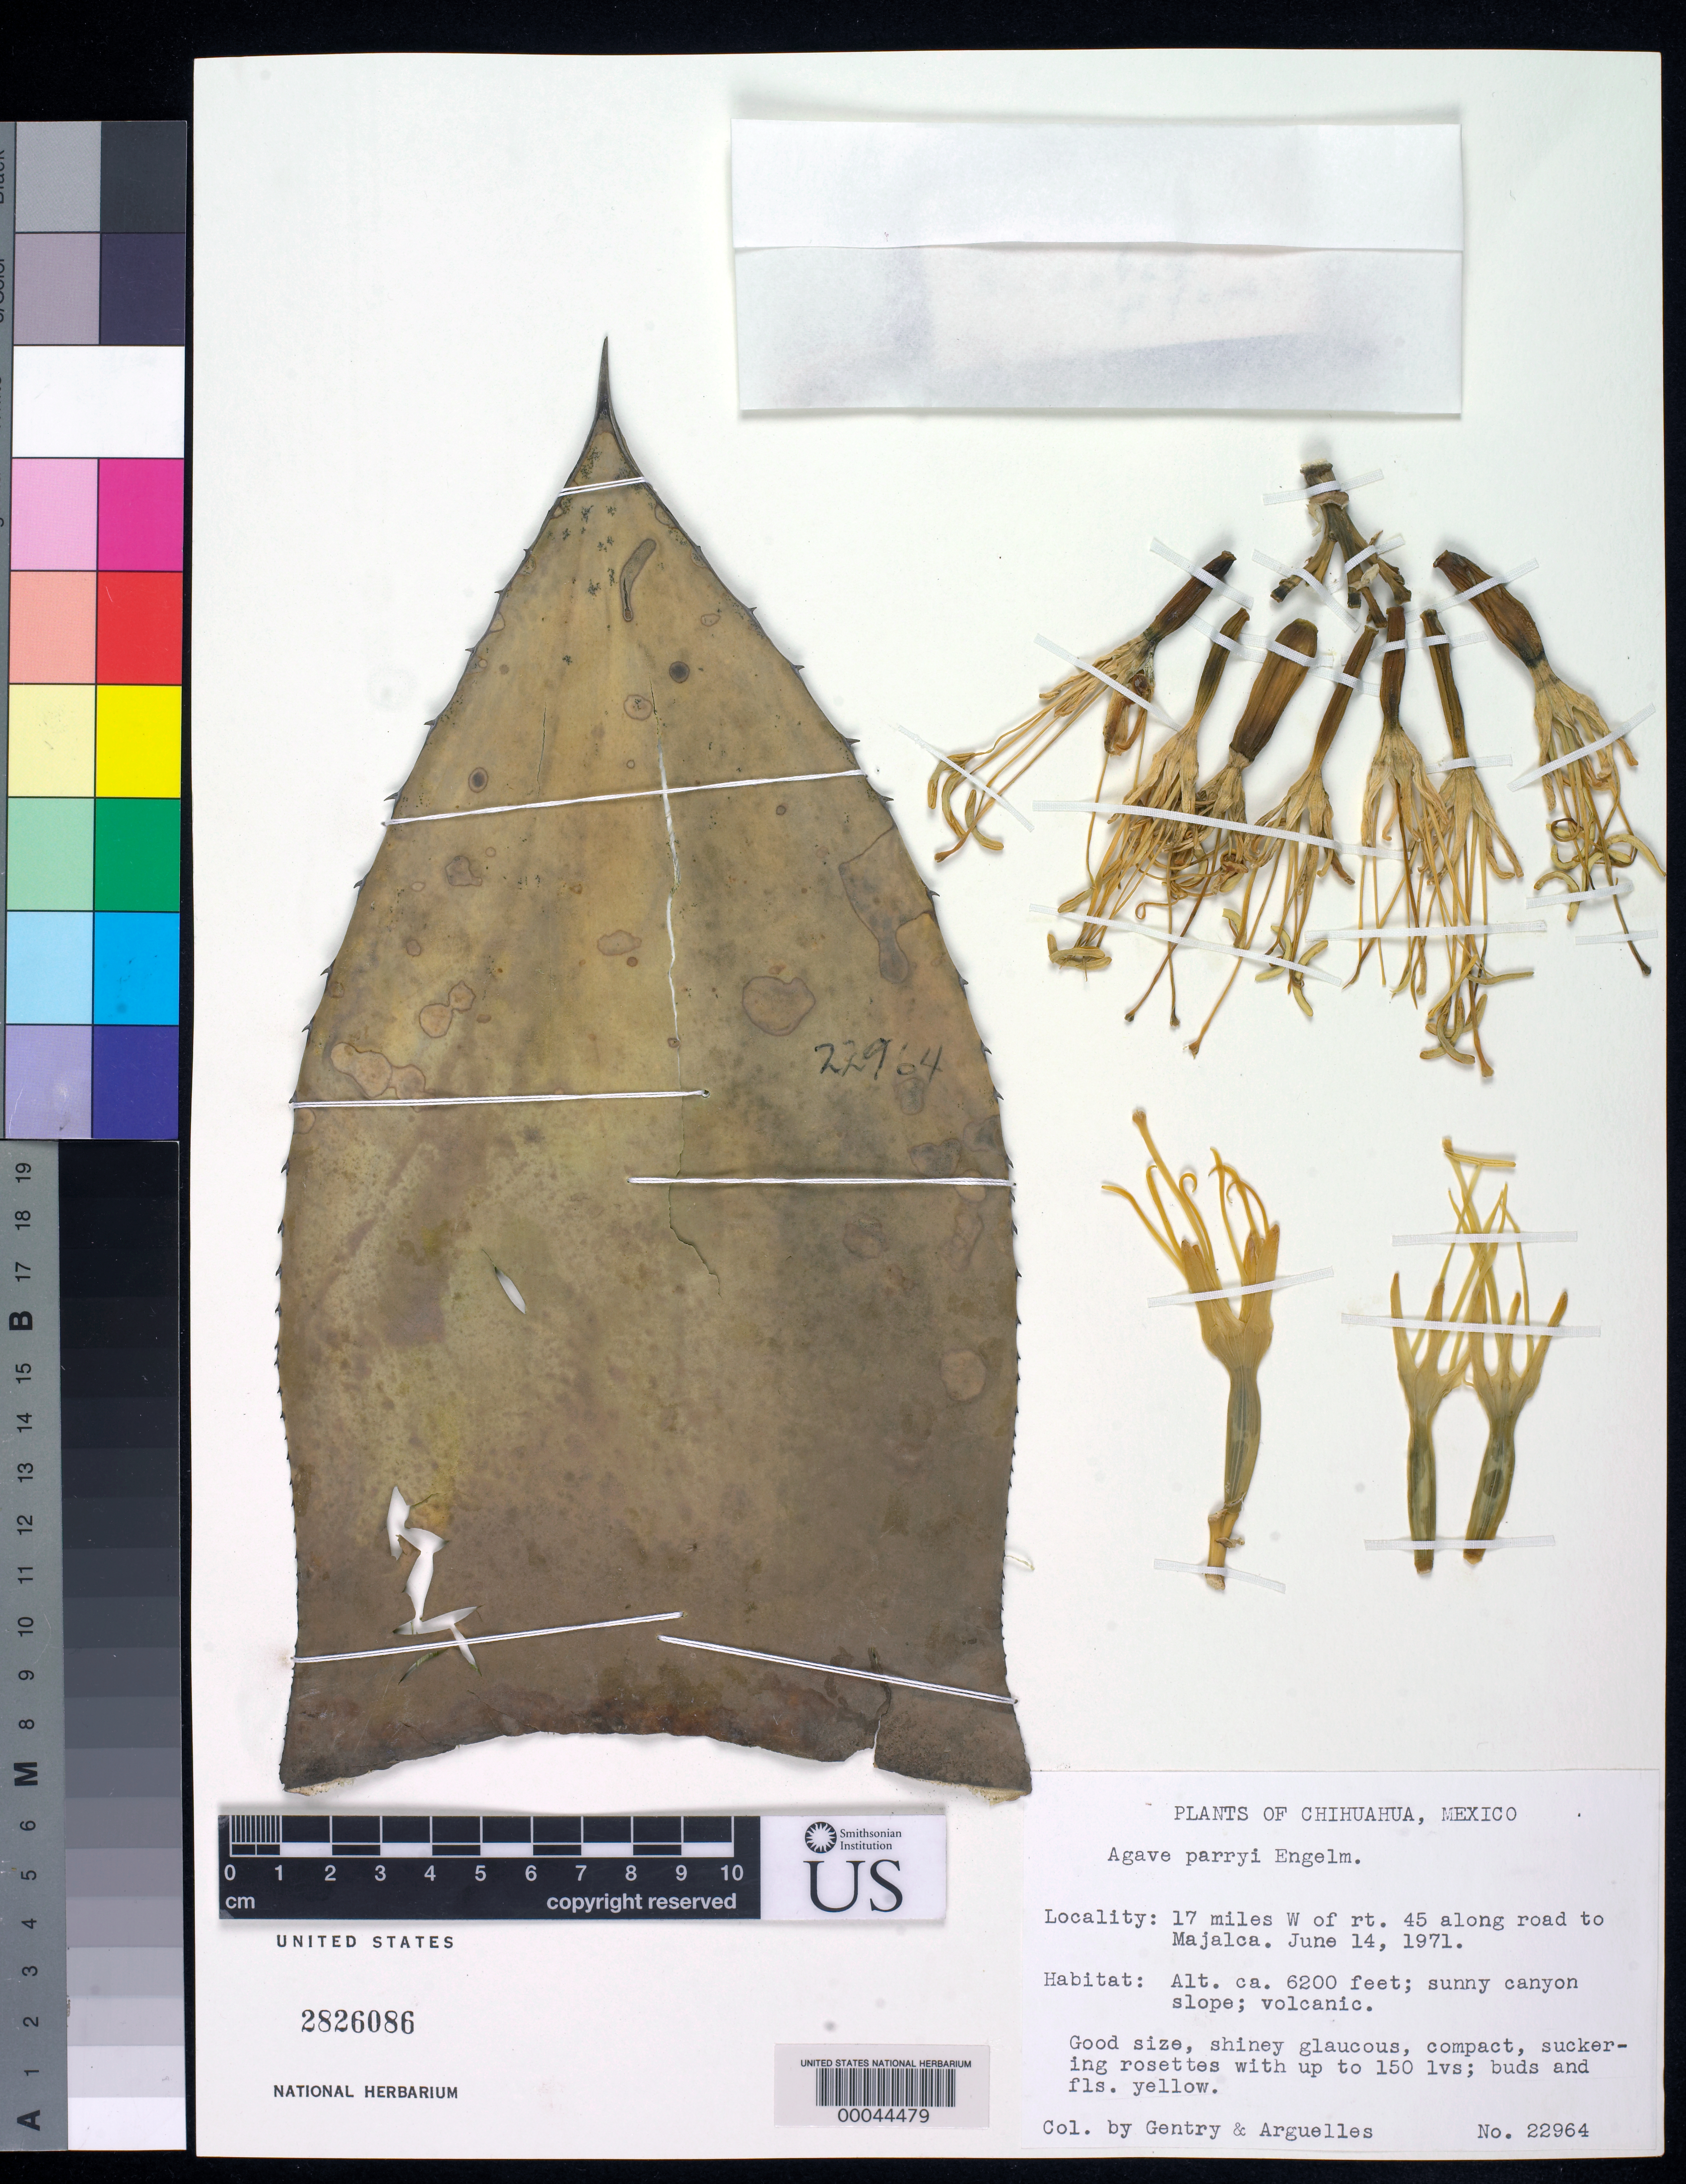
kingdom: Plantae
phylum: Tracheophyta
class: Liliopsida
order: Asparagales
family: Asparagaceae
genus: Agave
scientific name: Agave parryi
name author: Engelm.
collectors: H. S. Gentry & J. Arguelles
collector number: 22964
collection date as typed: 14 Jun 1971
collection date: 1971-06-14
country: Mexico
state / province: Chihuahua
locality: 17 mi W of rt 45 along road to Majalca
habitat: Sunny canyon slope; volcanic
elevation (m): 1890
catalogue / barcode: US 2826086